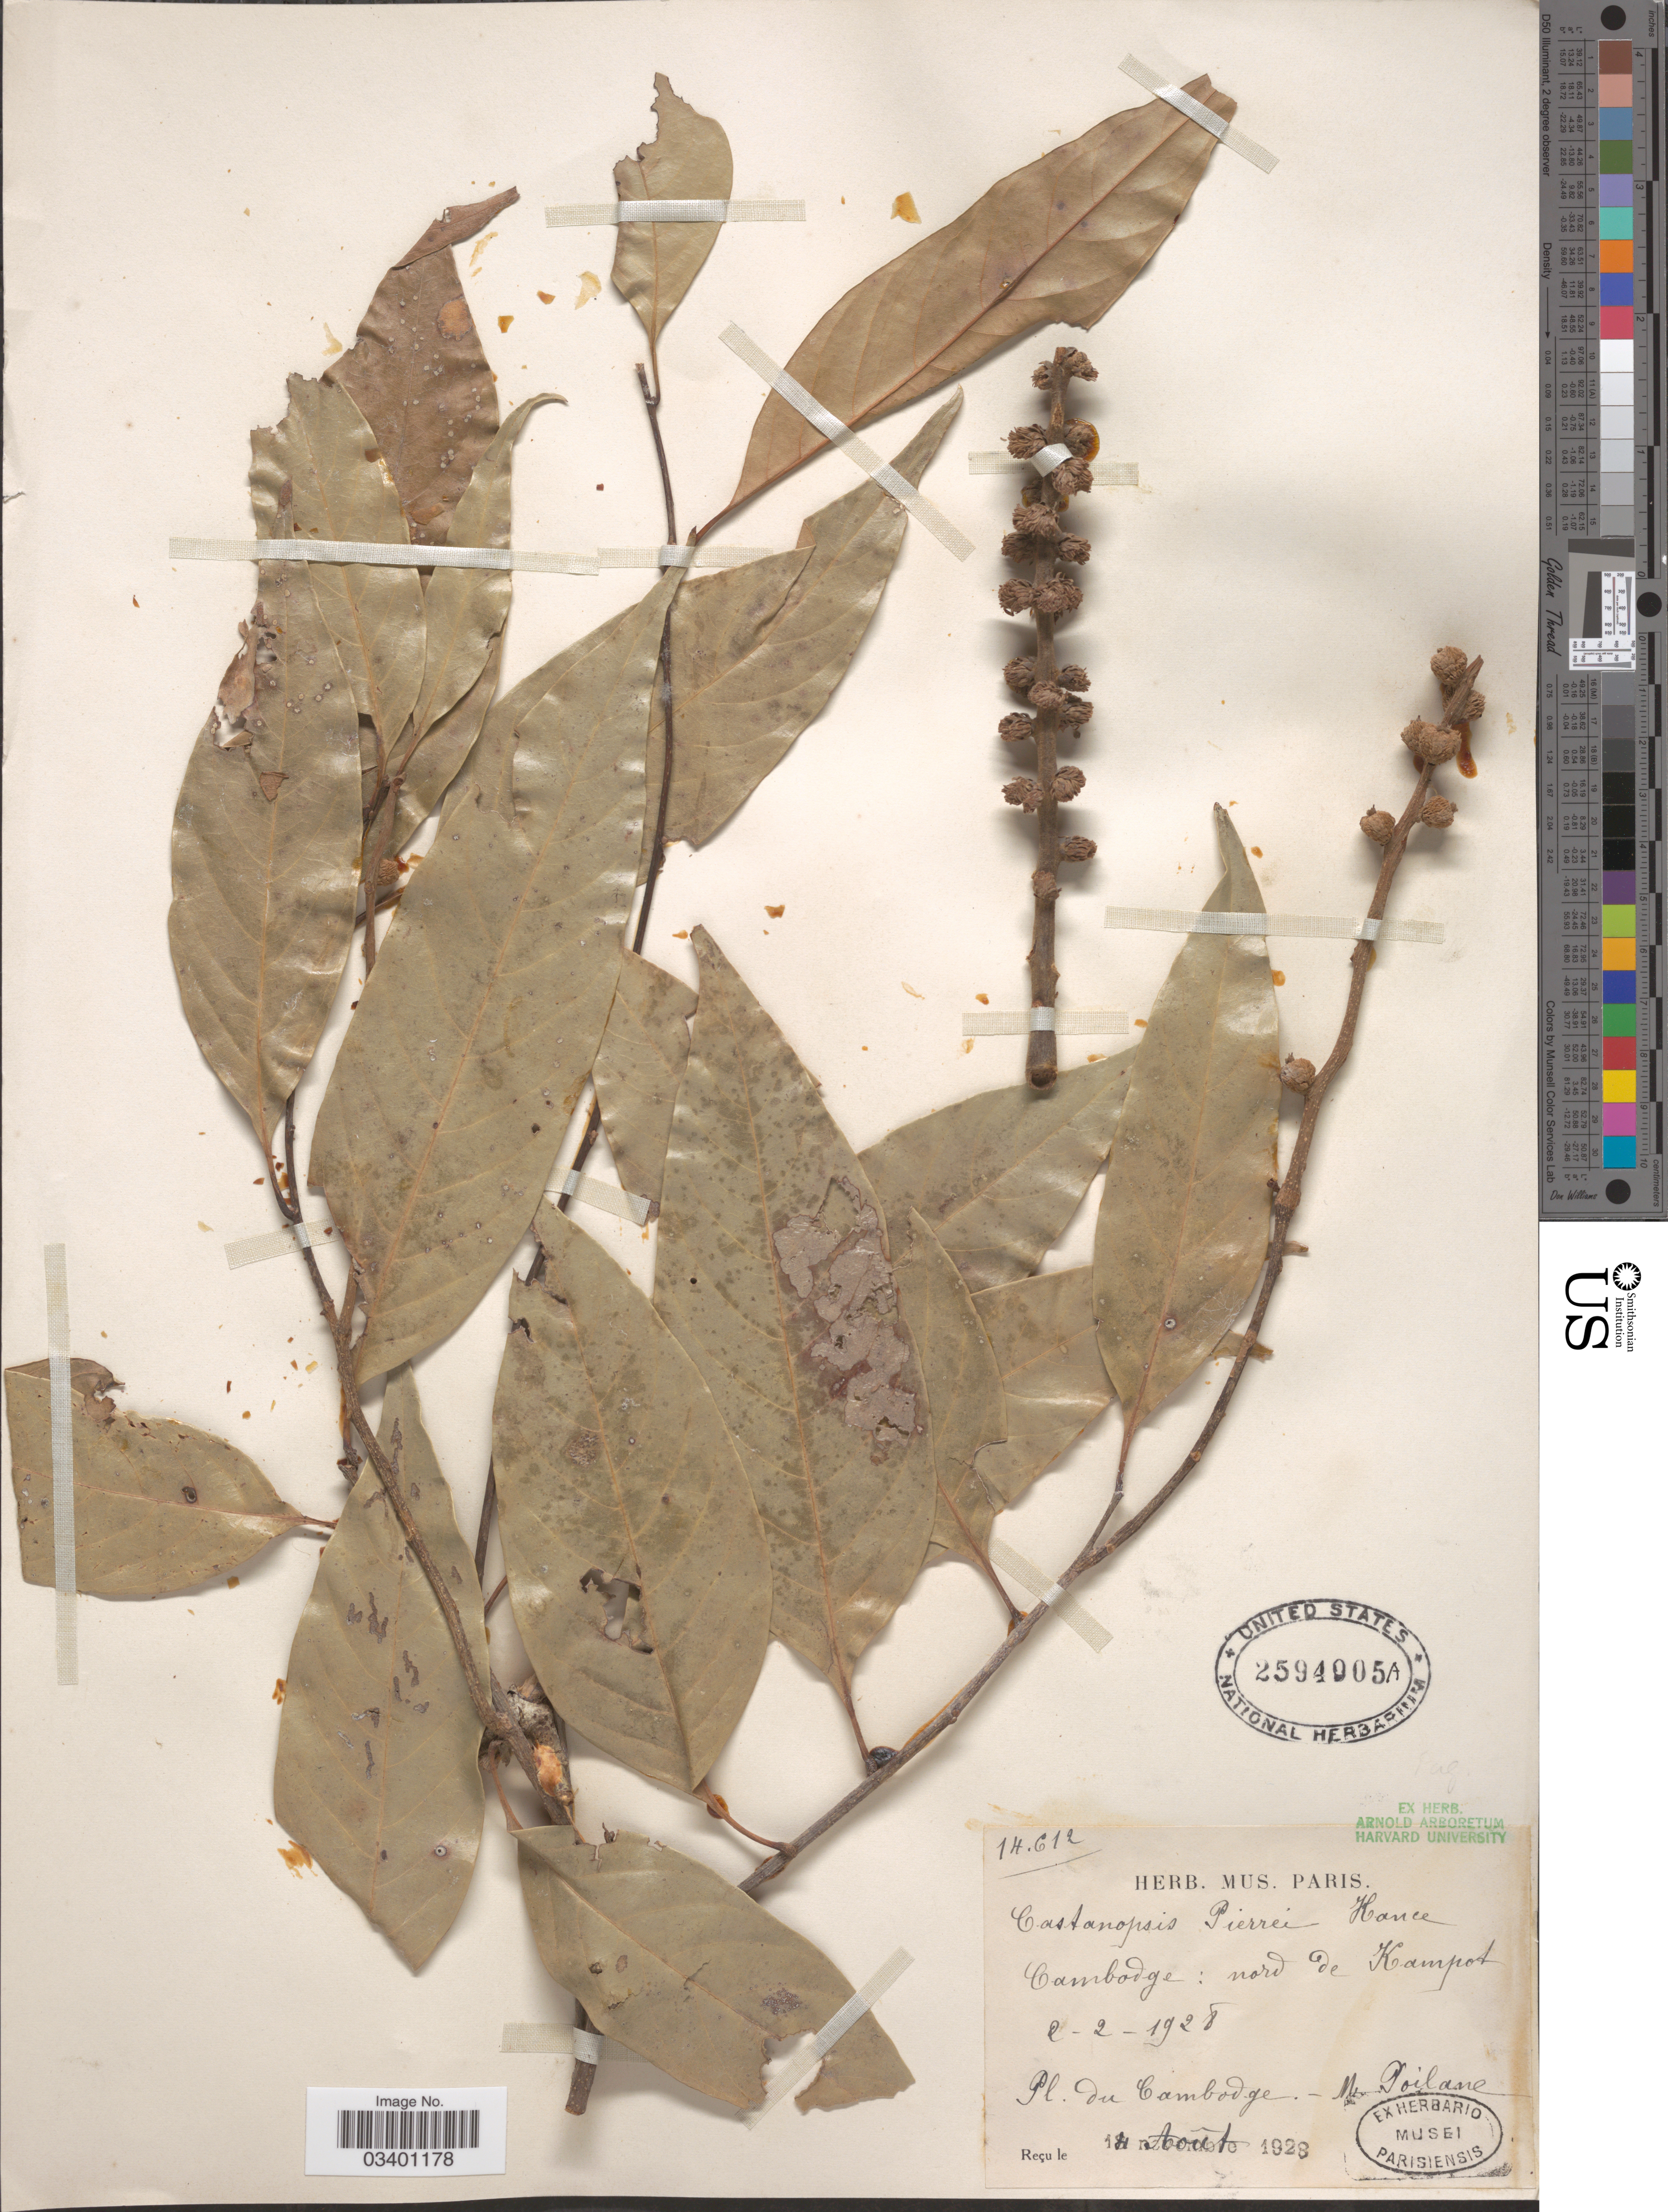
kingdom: Plantae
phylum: Tracheophyta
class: Magnoliopsida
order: Fagales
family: Fagaceae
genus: Castanopsis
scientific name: Castanopsis pierrei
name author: Hance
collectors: M. Poilane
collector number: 14612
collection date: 1928-08-04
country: Cambodia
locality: Cambodge: nord de Kampot.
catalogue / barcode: US 2594005A